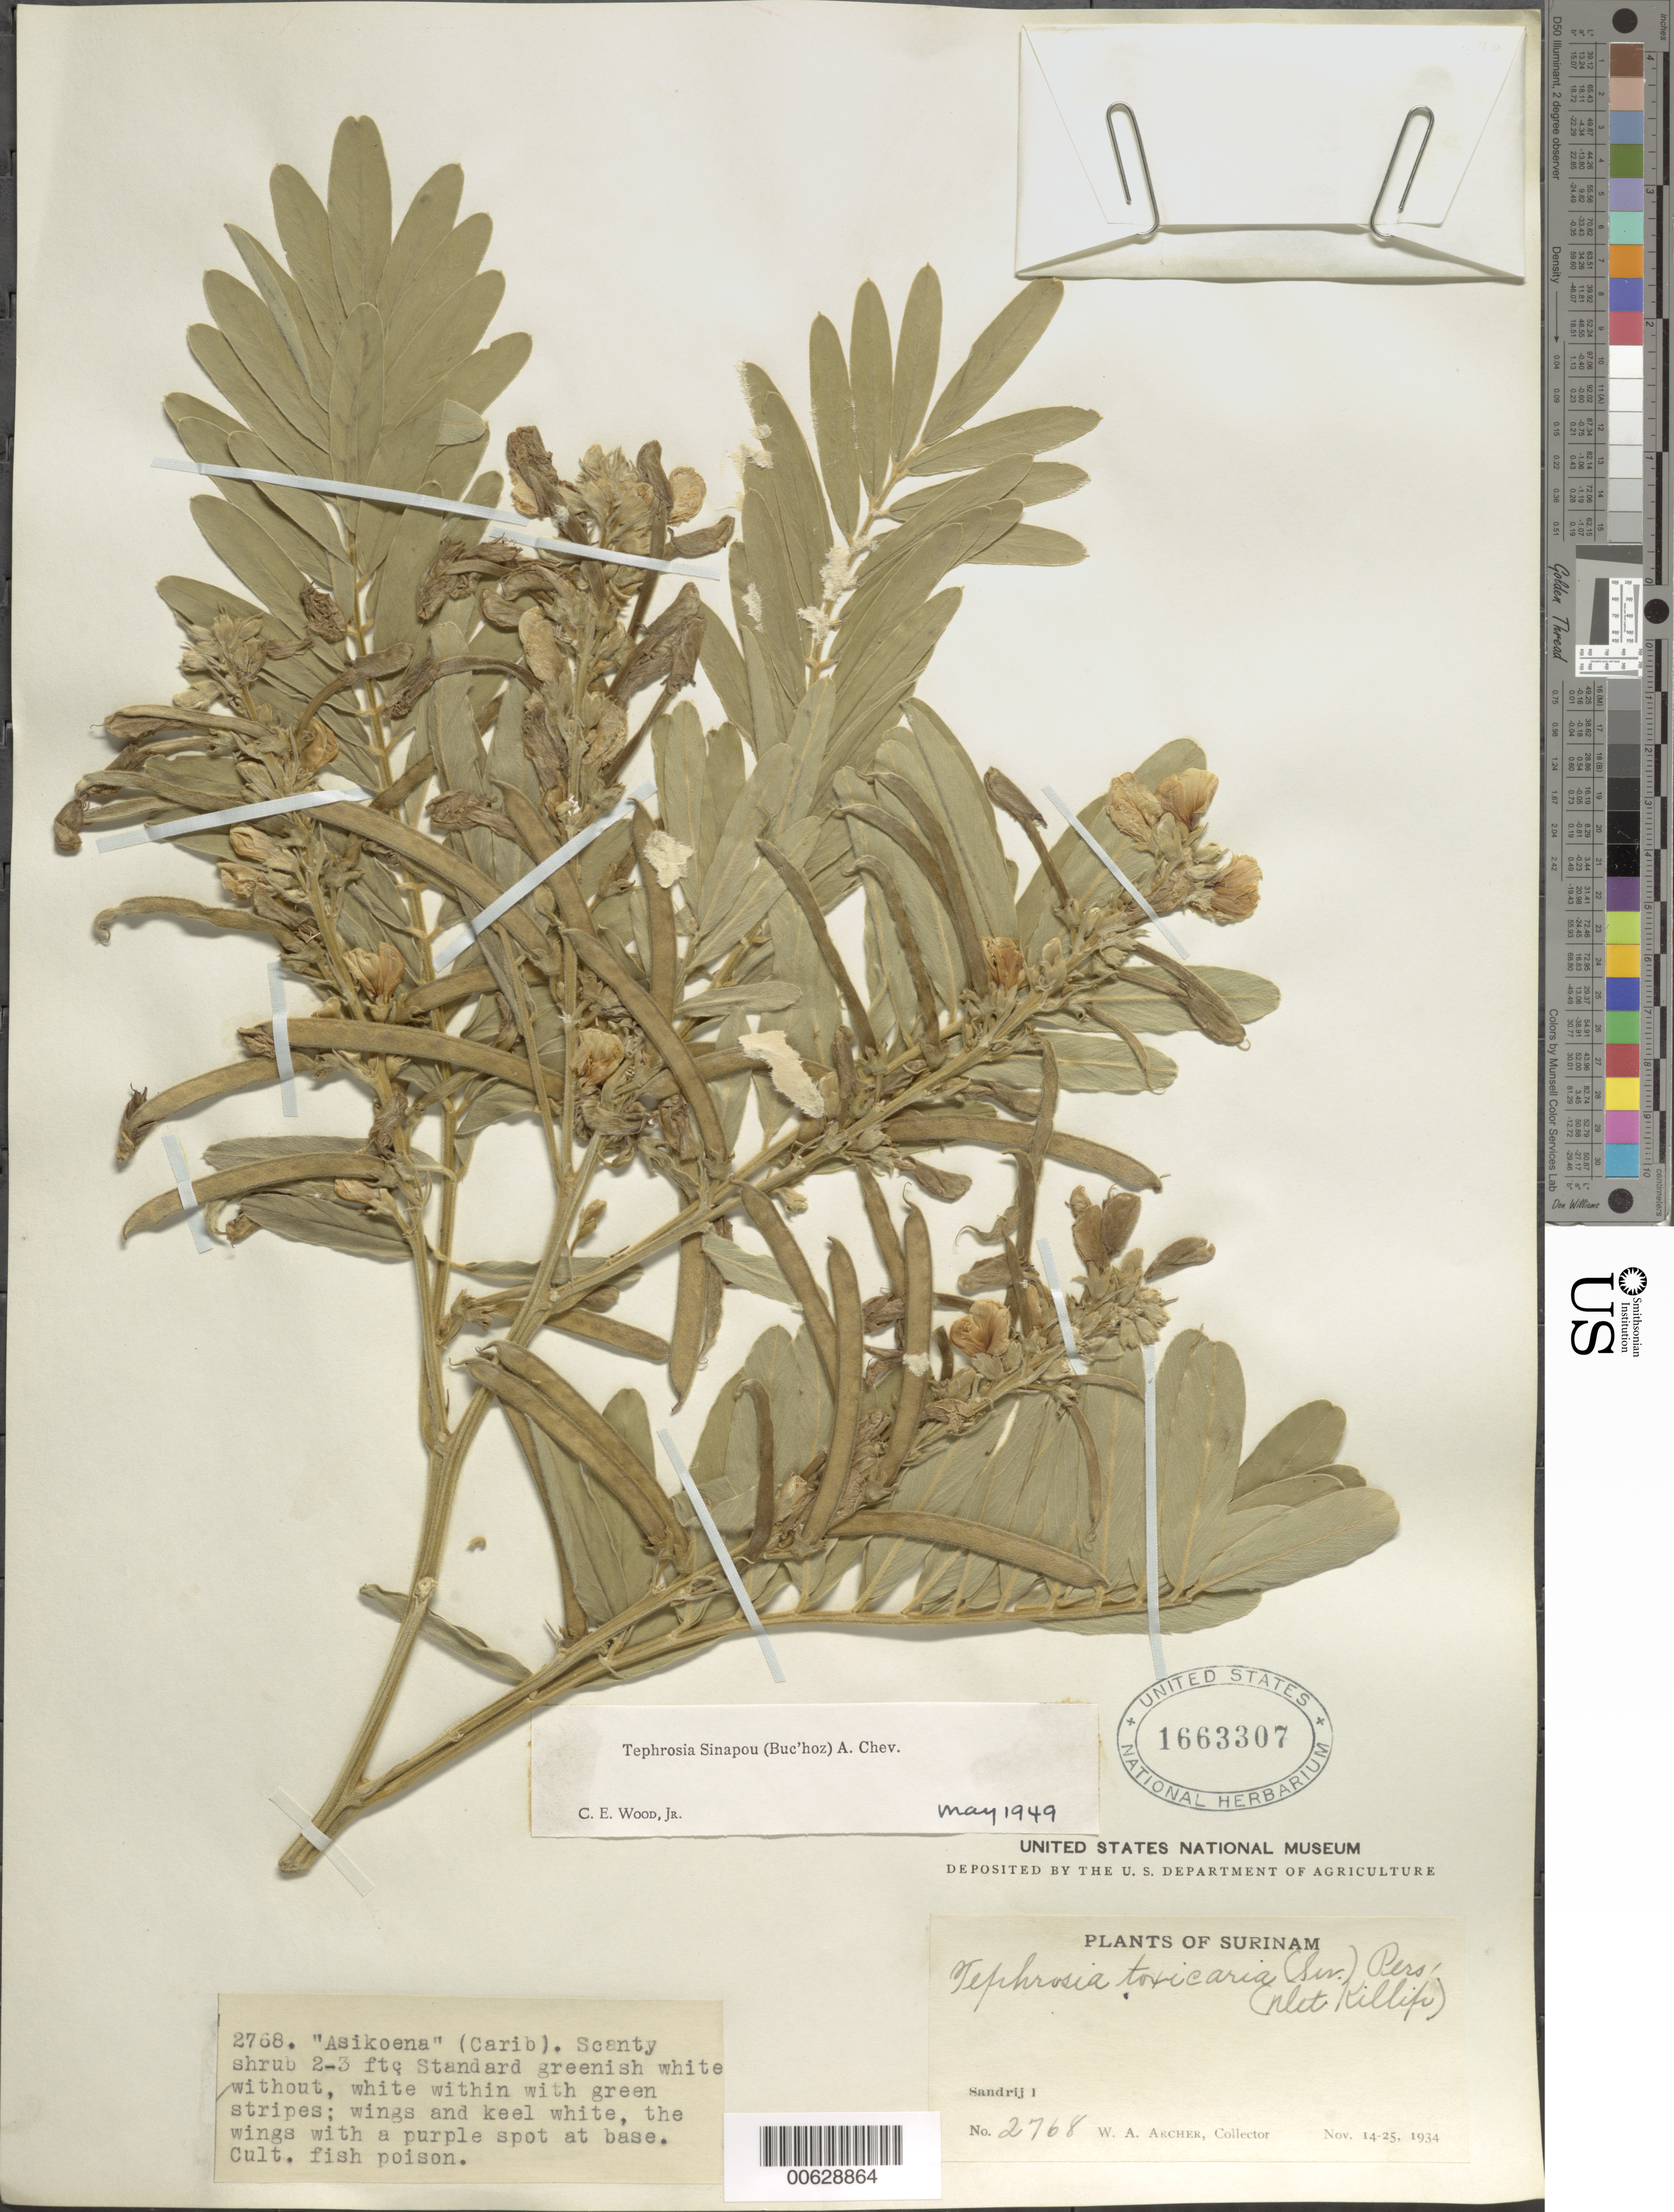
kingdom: Plantae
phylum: Tracheophyta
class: Magnoliopsida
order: Fabales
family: Fabaceae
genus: Tephrosia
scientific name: Tephrosia sinapou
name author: (Buc'hoz) A. Chev.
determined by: Wood, C. E., Jr.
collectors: W. A. Archer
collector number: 2768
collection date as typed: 14-Nov-34 to 25-Nov-34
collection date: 1934-11-14/1934-11-25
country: Suriname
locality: Zanderij I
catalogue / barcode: US 1663307